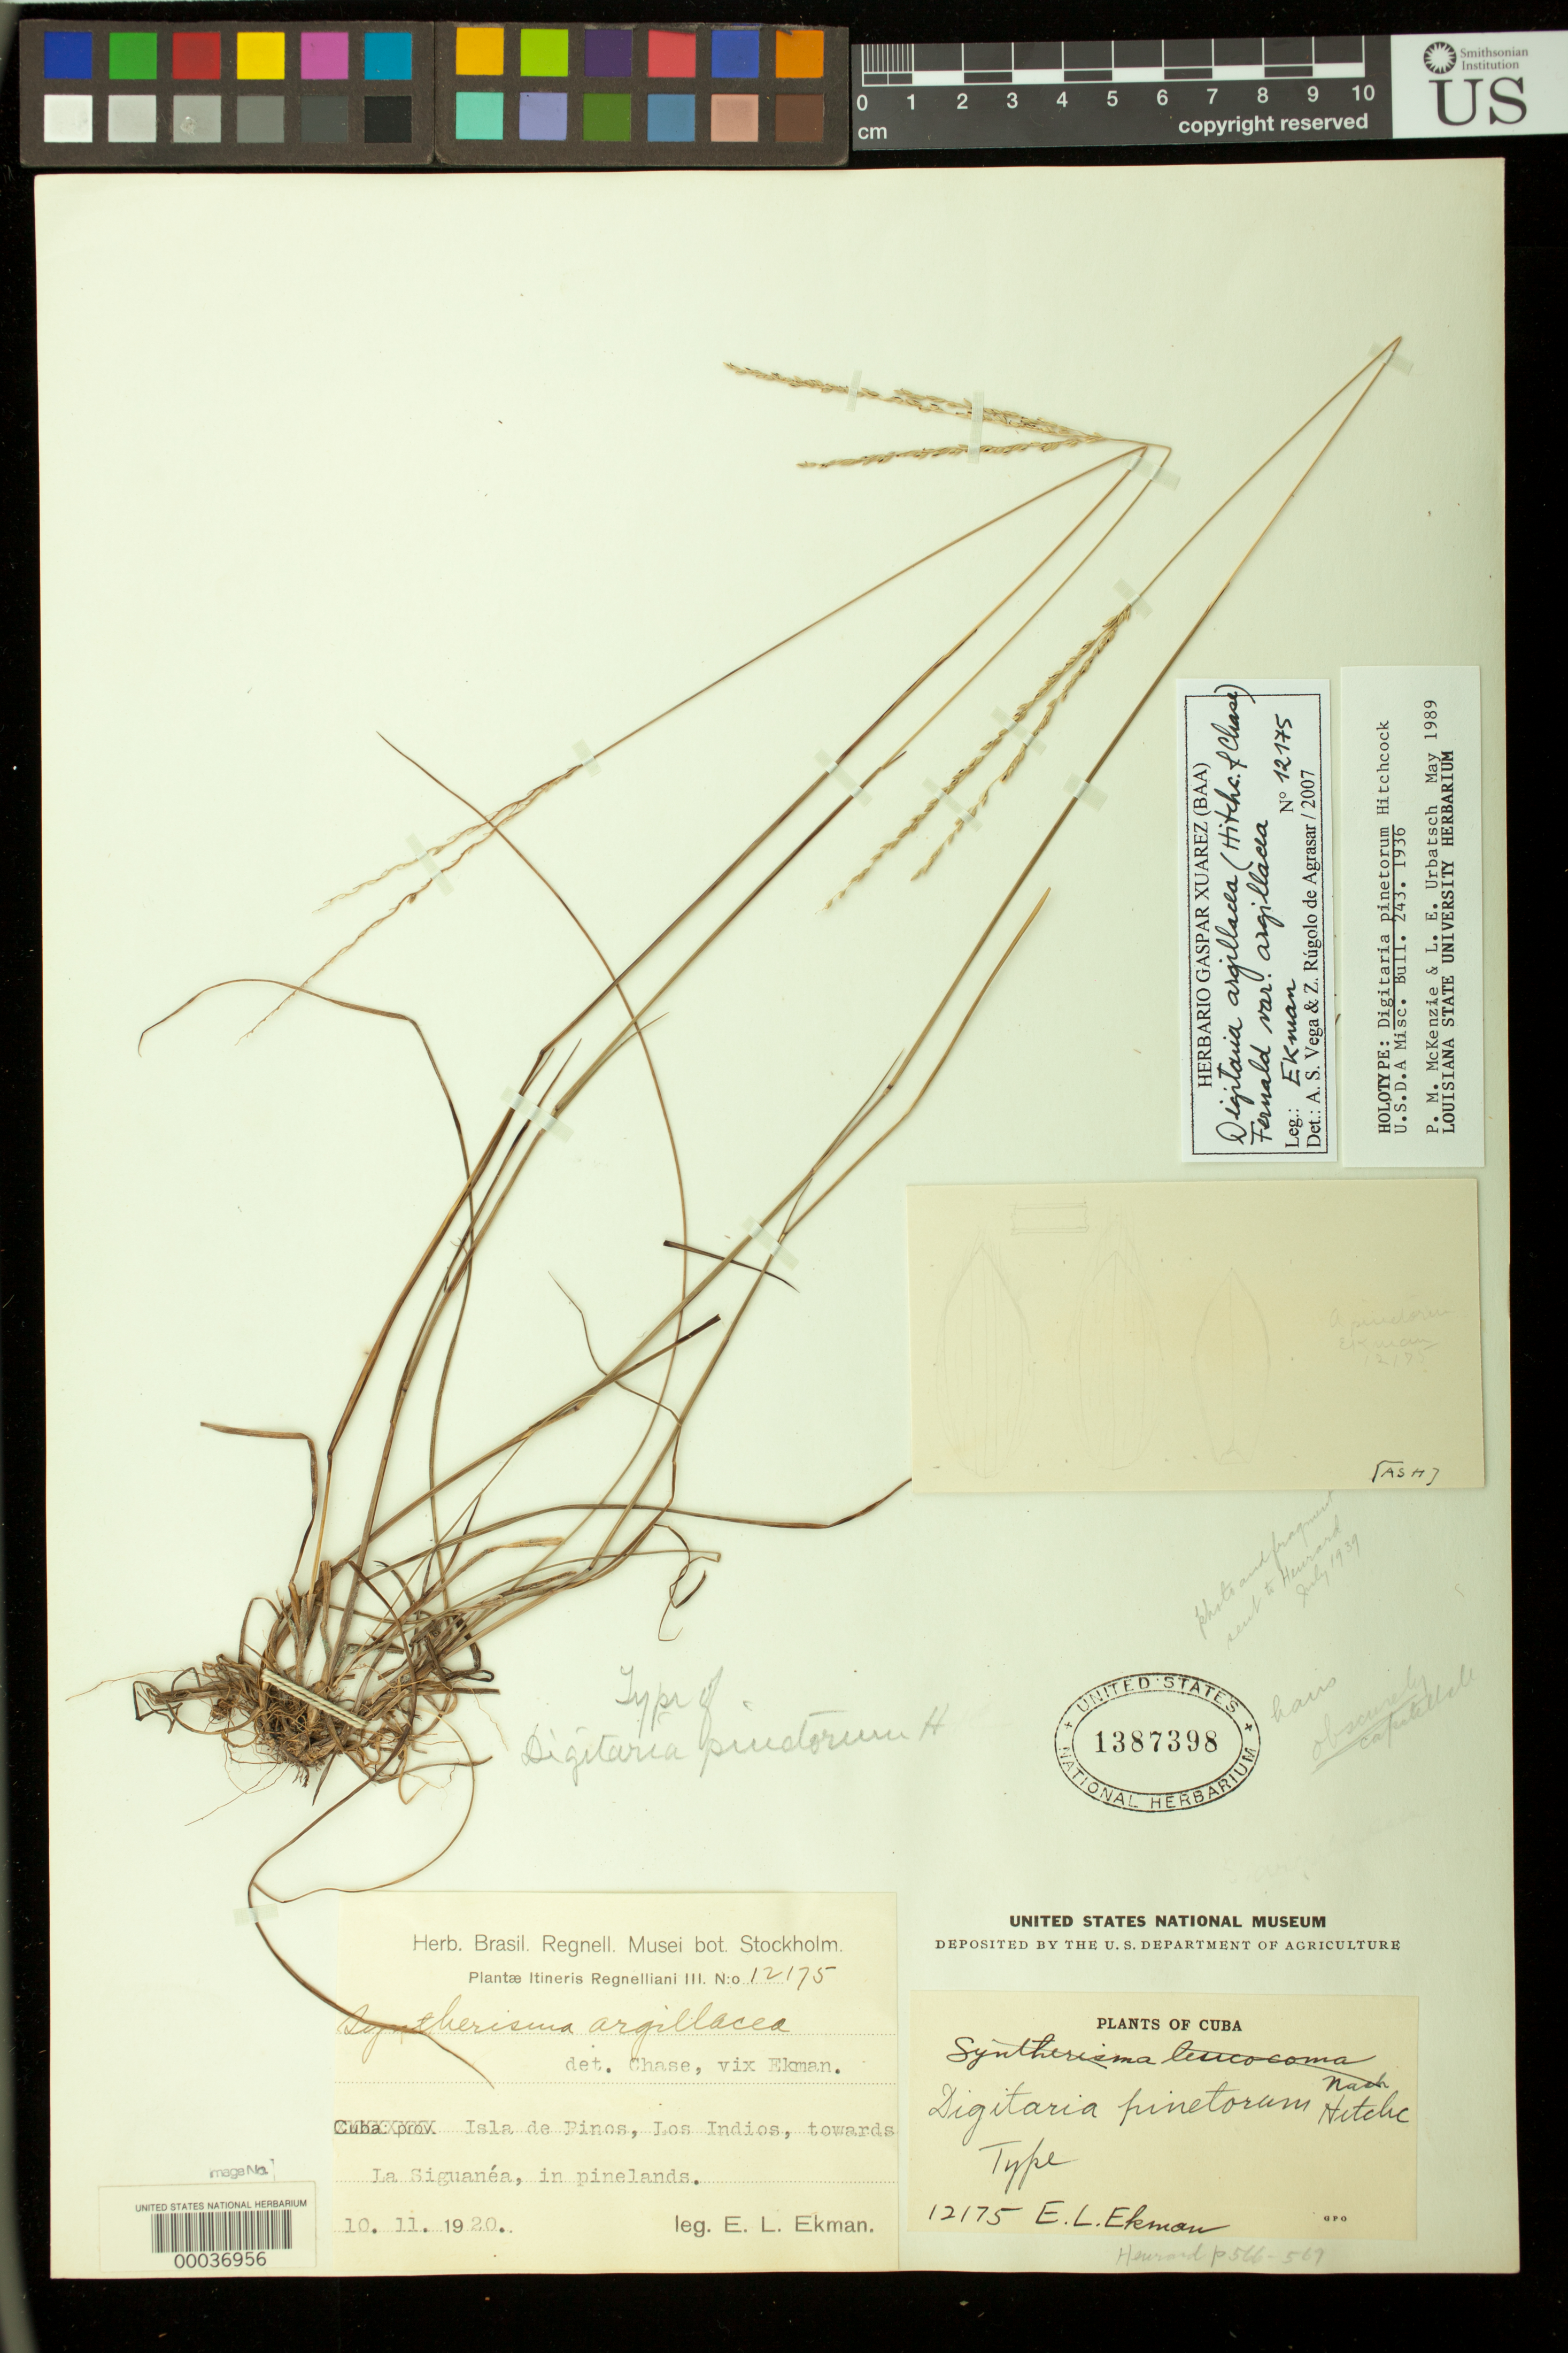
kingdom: Plantae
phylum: Tracheophyta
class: Liliopsida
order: Poales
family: Poaceae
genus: Digitaria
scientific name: Digitaria pinetorum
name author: Hitchc.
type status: Holotype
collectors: E. L. Ekman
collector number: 12175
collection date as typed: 10 Nov 1920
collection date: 1920-11-10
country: Cuba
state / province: Isla de La Juventud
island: Isla de La Juventud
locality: Isla de Pinos, Los Indios, towards La Siguanea.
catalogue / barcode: US 1387398